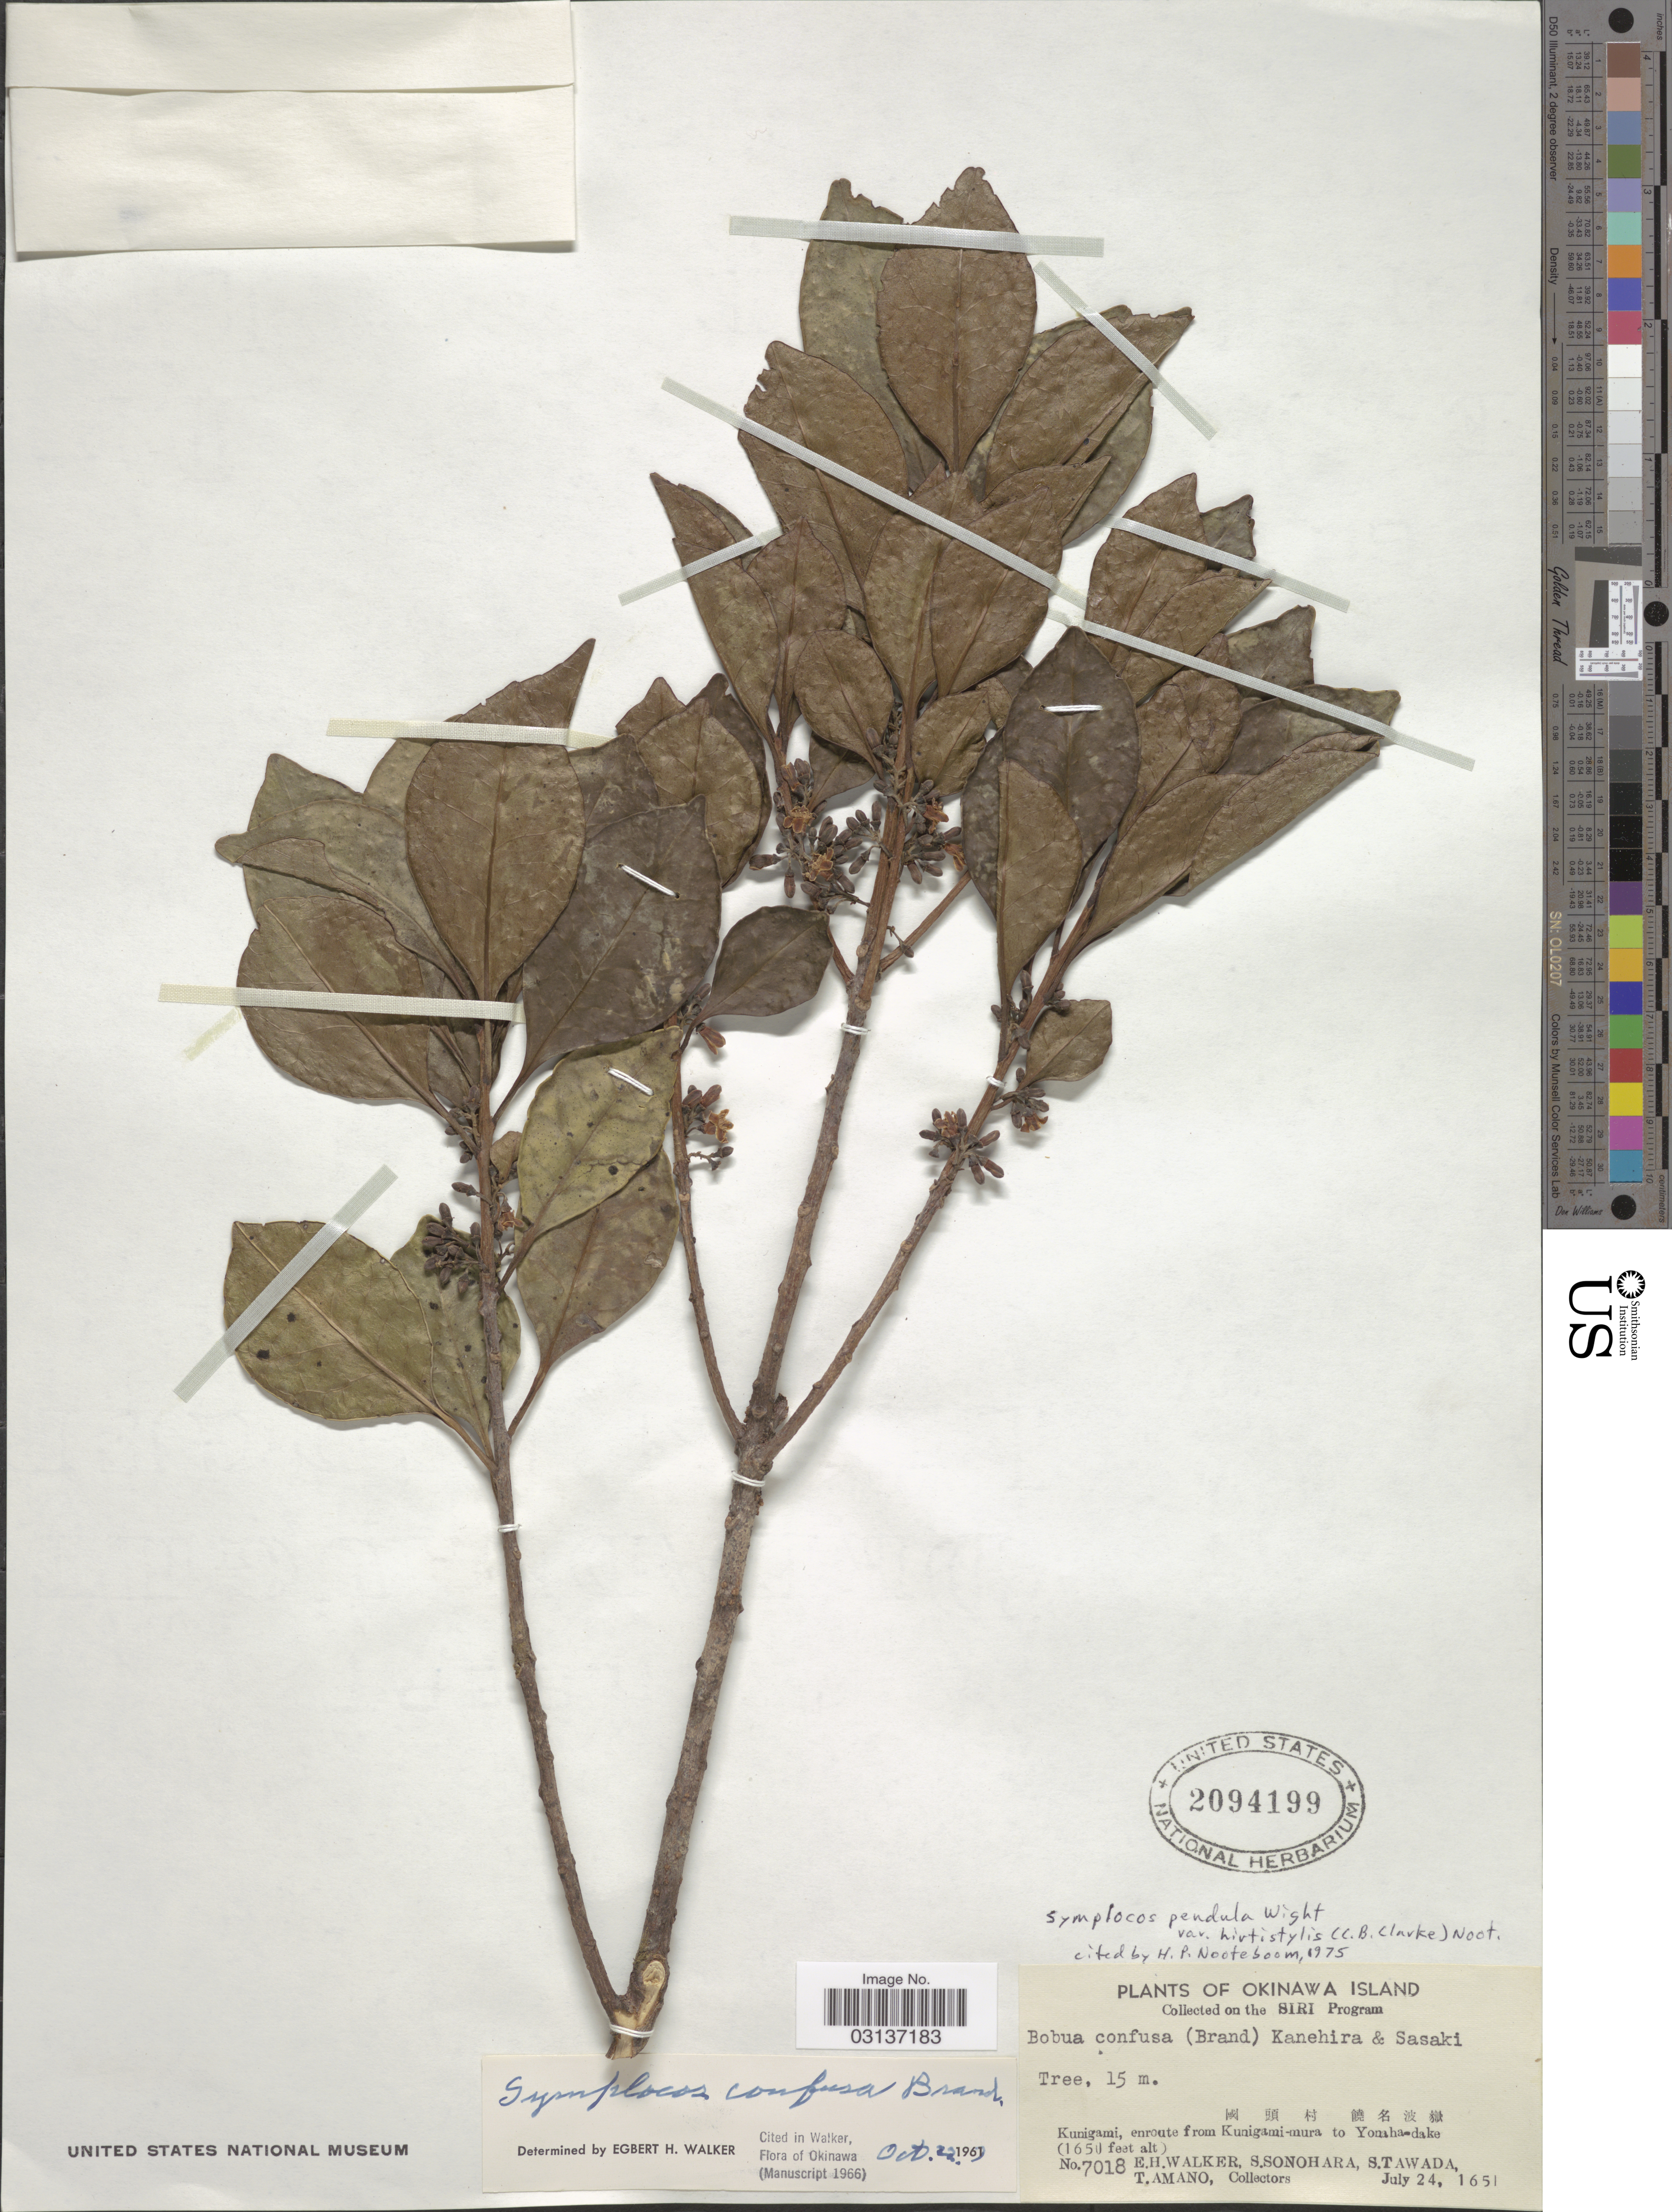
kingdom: Plantae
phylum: Tracheophyta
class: Magnoliopsida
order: Ericales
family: Symplocaceae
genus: Cordyloblaste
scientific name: Cordyloblaste pendula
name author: (Wight) Alston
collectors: E. H. Walker, S. Sonohara, S. Tawada & T. Amano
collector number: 7018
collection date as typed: Transcribed d/m/y: 24/7/1651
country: Japan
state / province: Okinawa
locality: Okinawa Island. Kunigami, enroute from Kunigami-mura to Yonaha-dake.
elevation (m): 503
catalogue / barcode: US 2094199